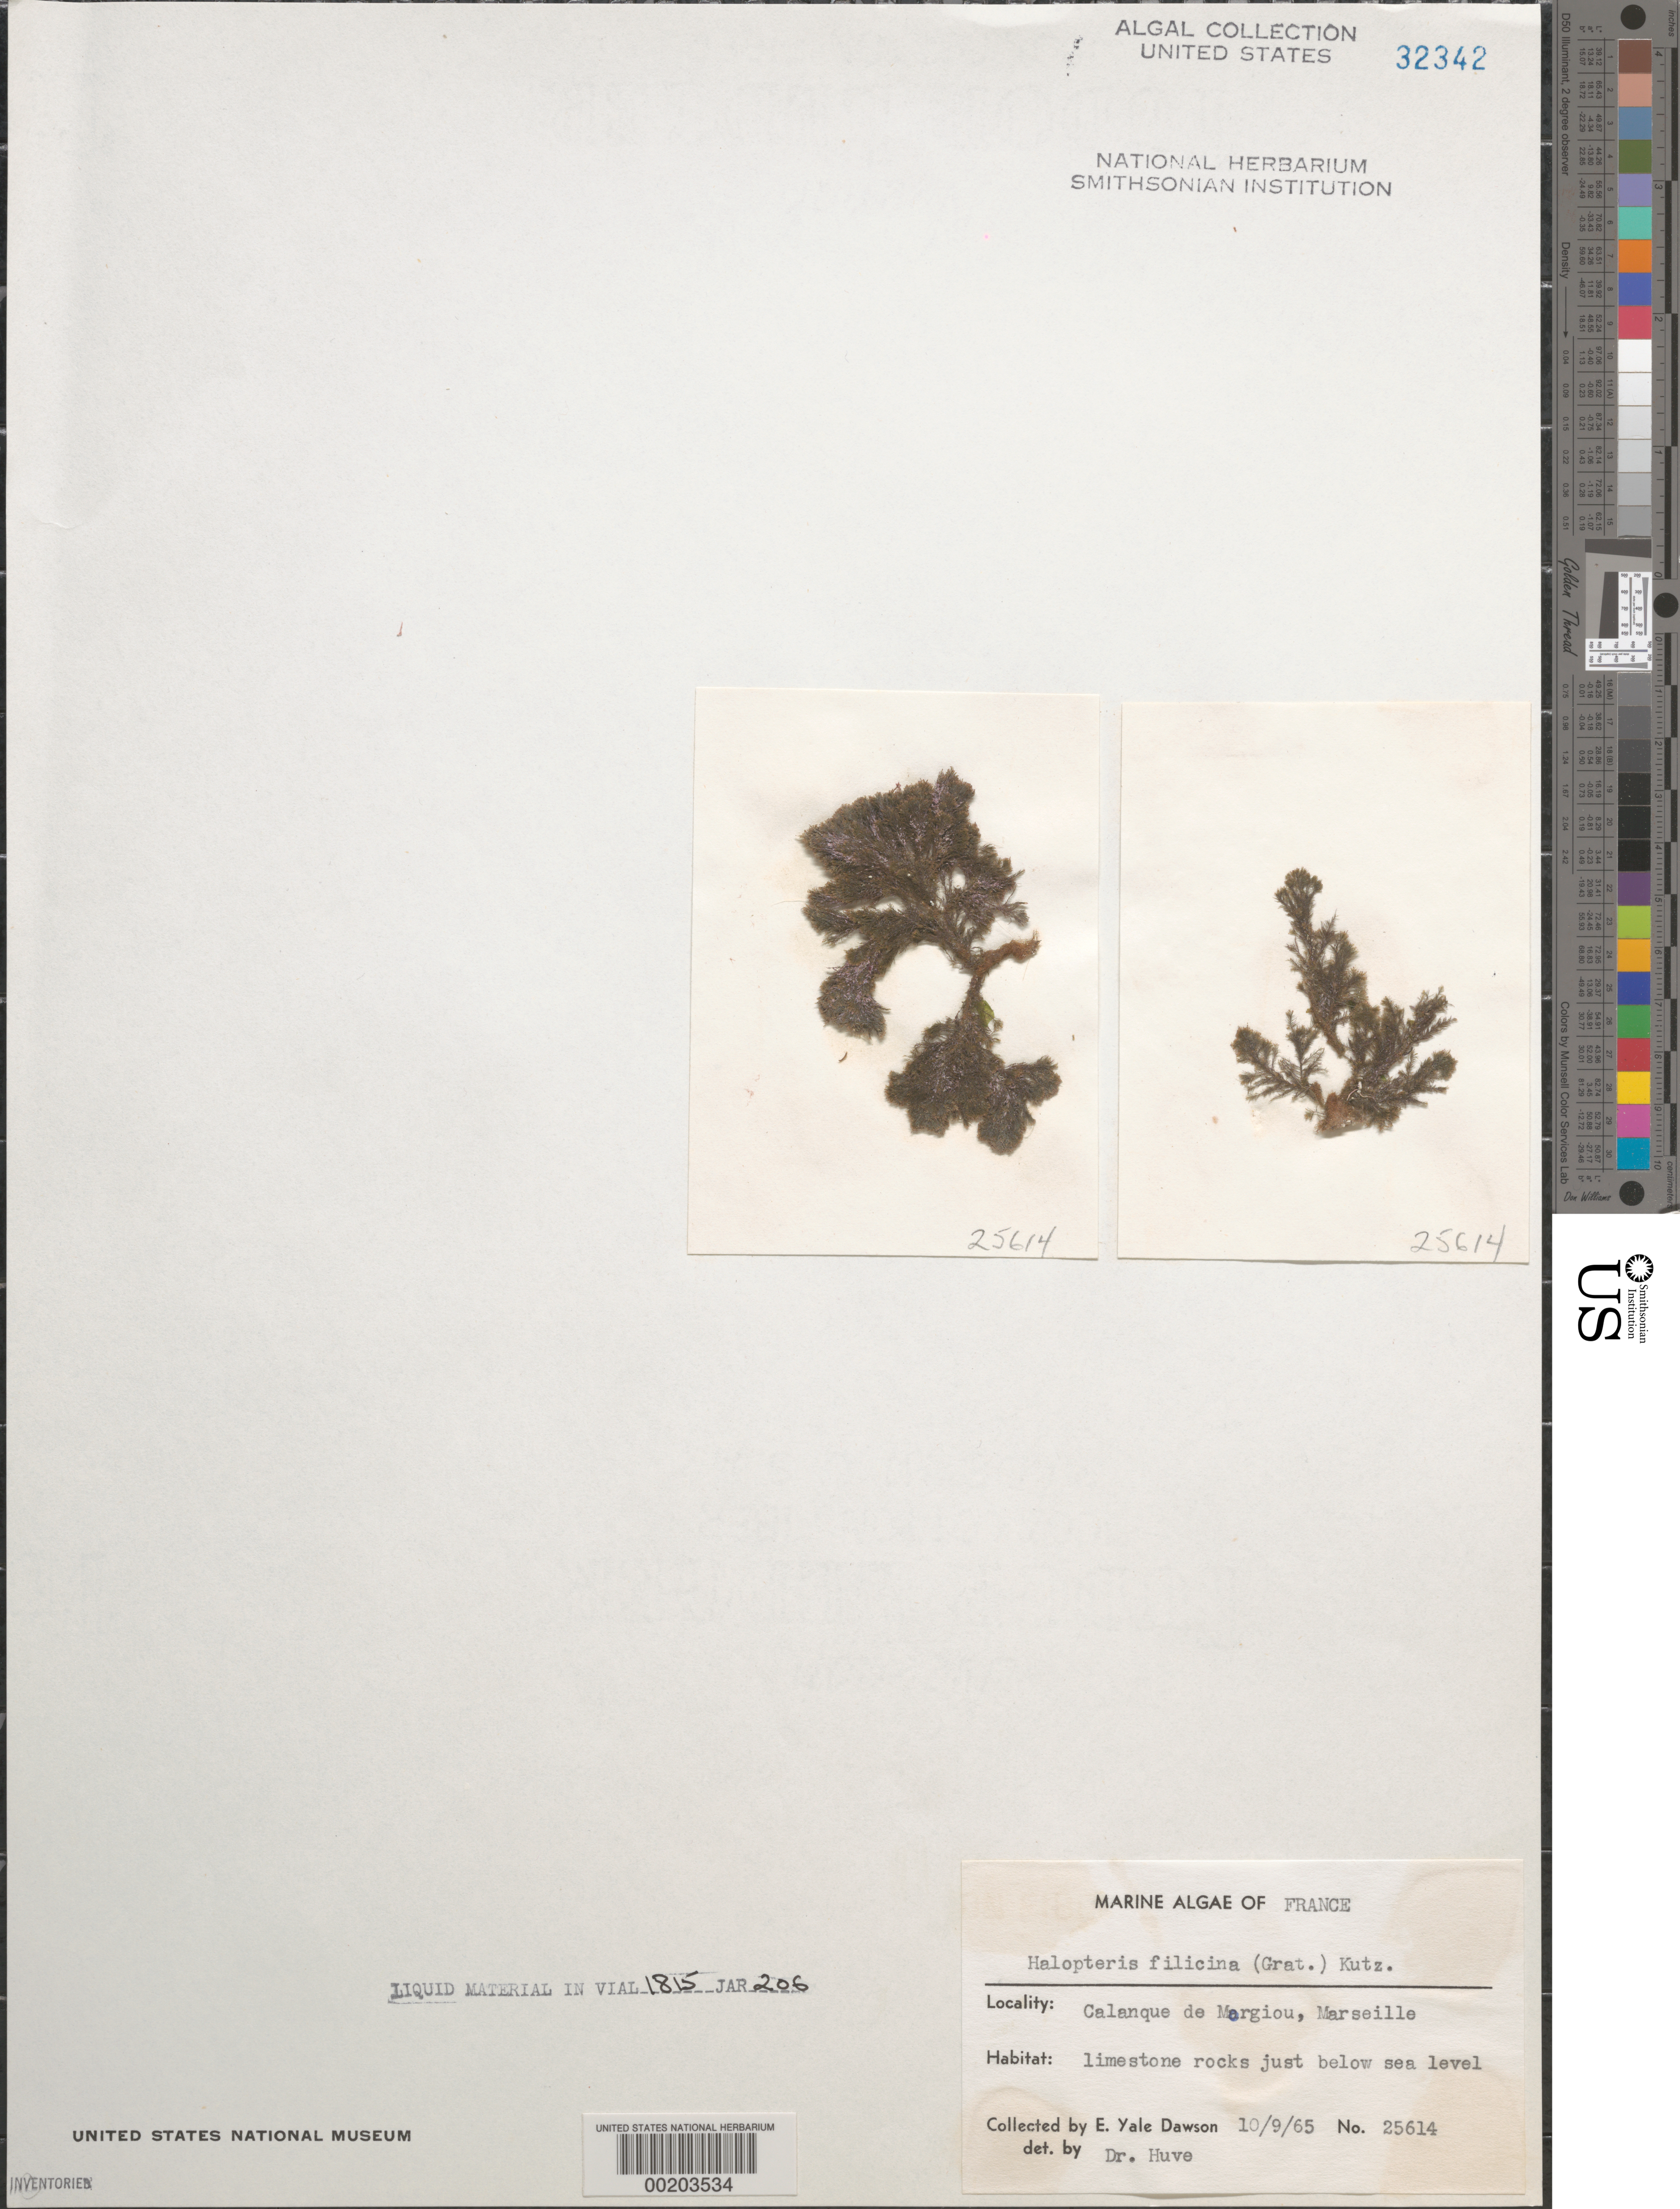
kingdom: Chromista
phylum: Ochrophyta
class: Phaeophyceae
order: Sphacelariales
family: Stypocaulaceae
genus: Halopteris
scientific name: Halopteris filicina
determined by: Dawson, E. Y.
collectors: E. Y. Dawson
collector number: EYD 25614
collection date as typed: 09 Oct 1965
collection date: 1965-10-09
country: France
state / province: Provence-Alpes-Côte d'Azur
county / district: Bouches-du-Rhône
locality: Marseille, Calanque de Morgiou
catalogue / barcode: US 32342